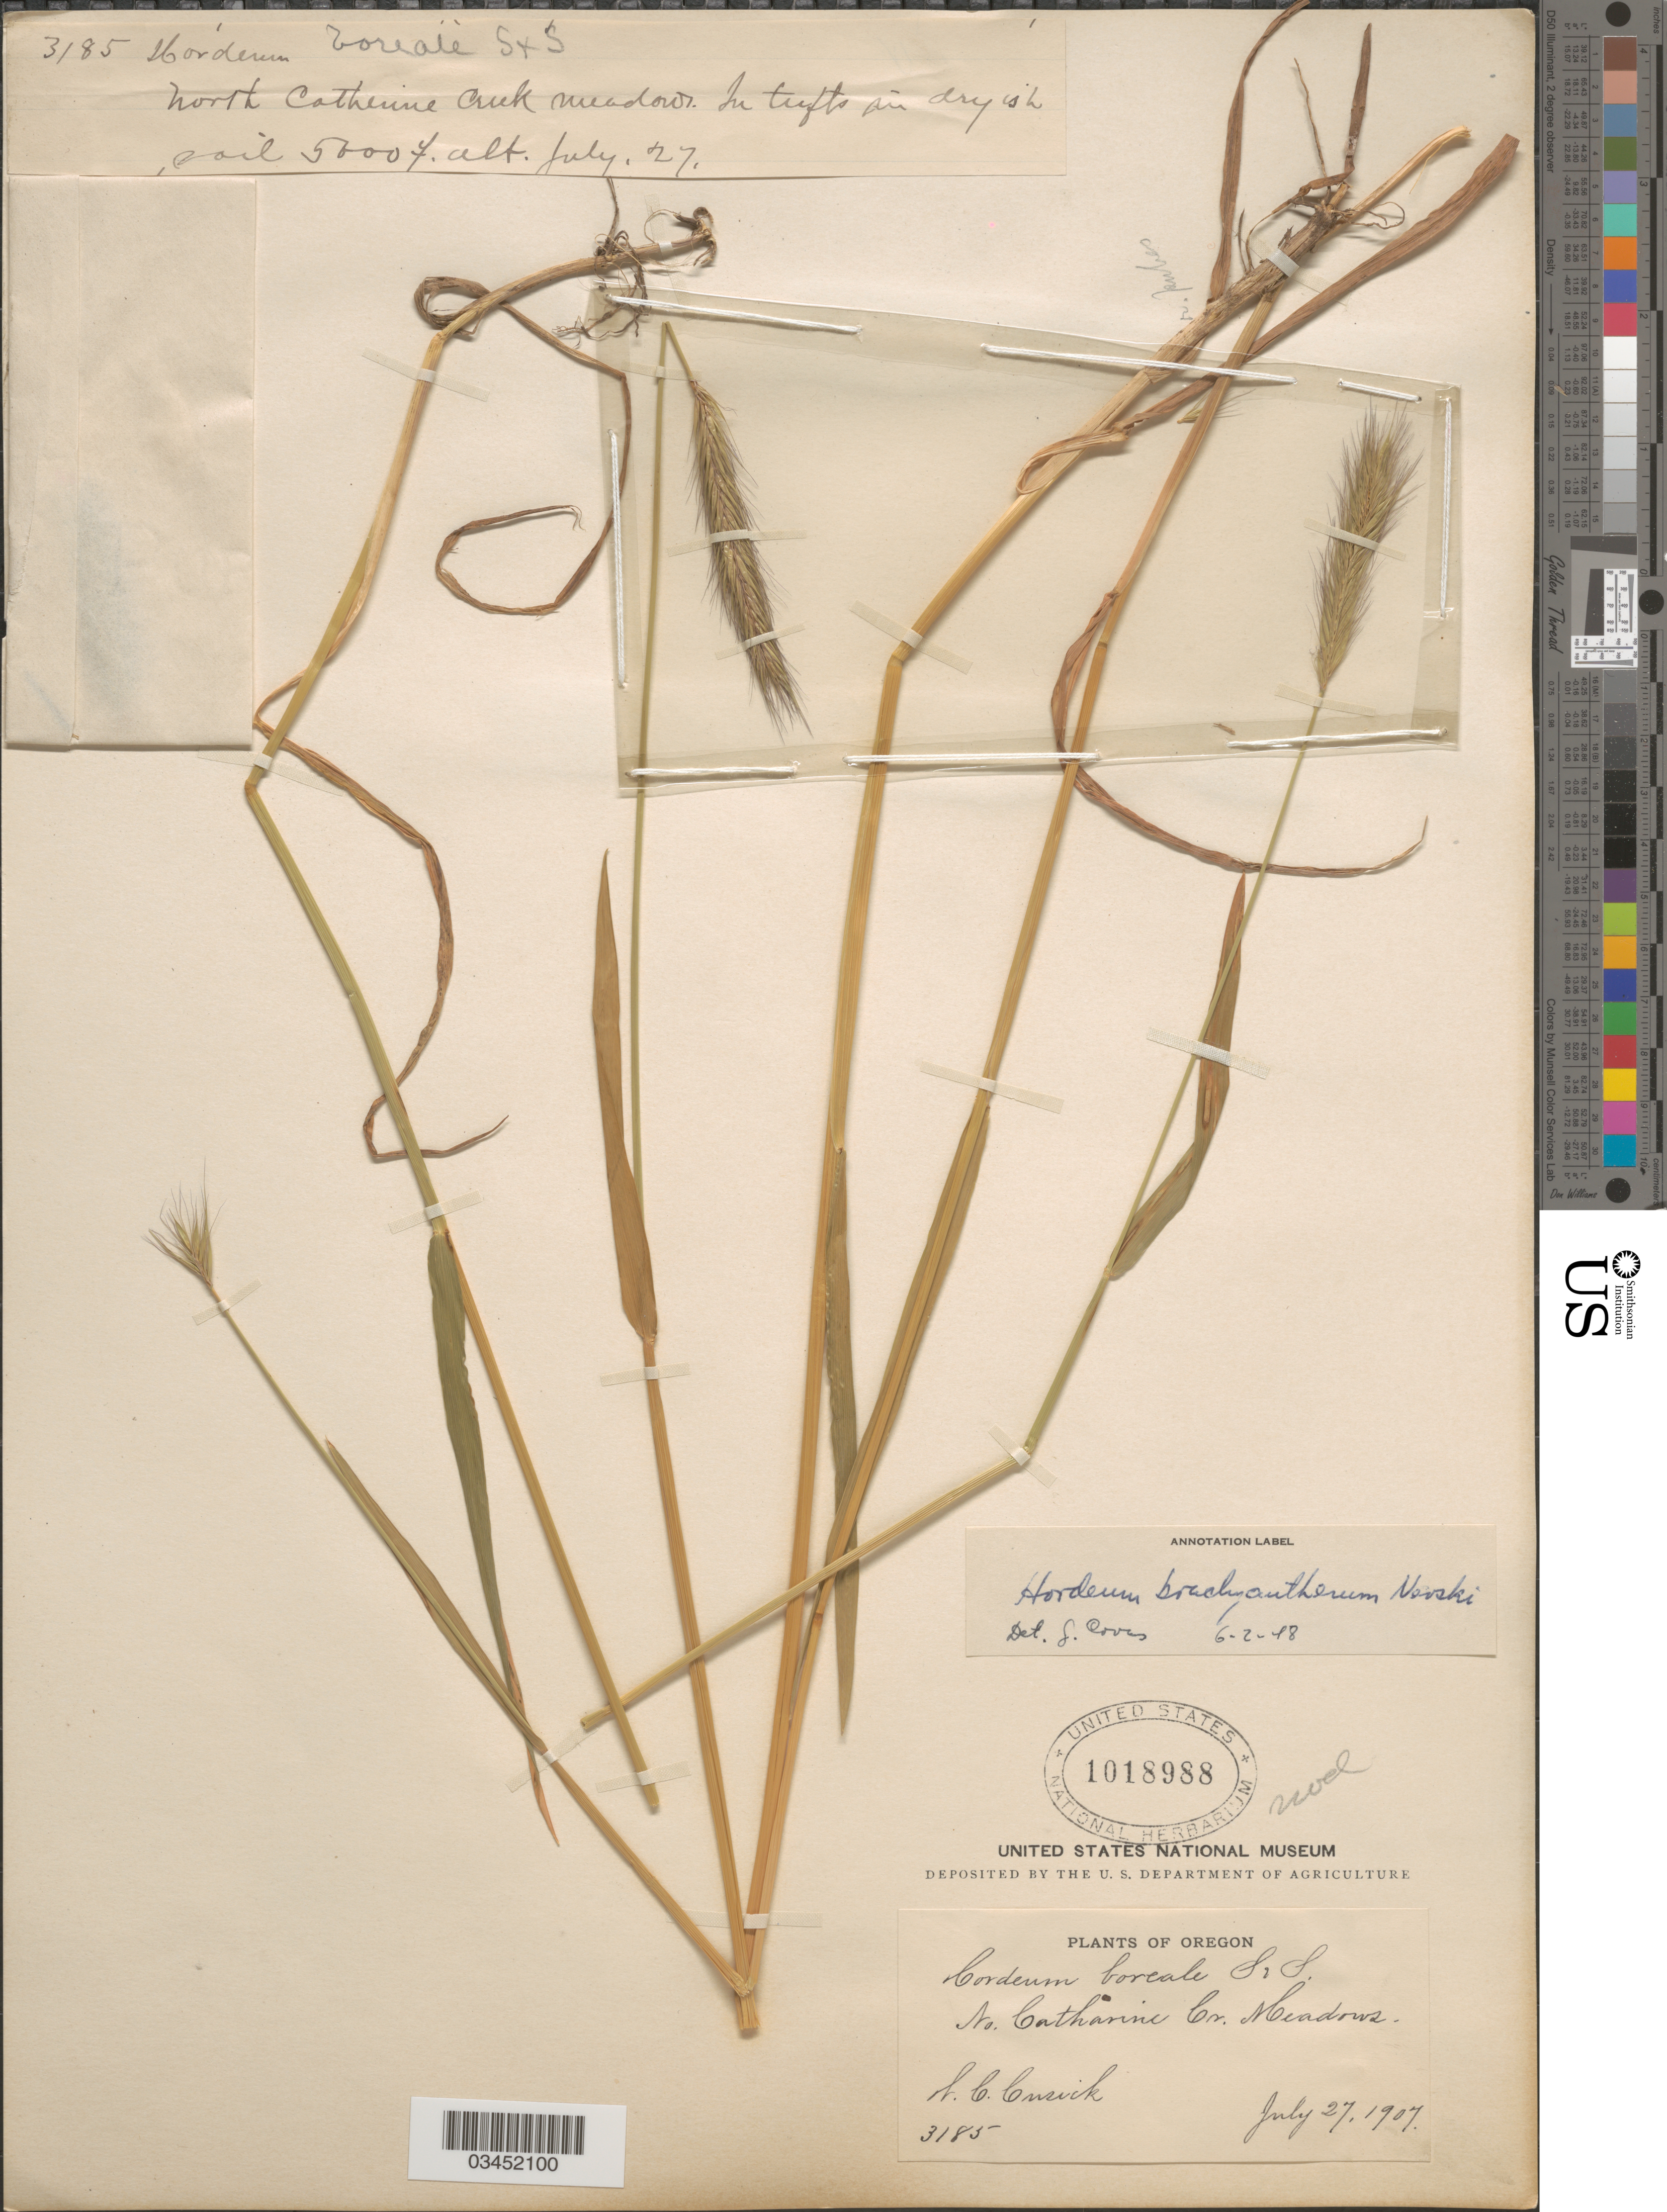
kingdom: Plantae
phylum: Tracheophyta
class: Liliopsida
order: Poales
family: Poaceae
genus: Hordeum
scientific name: Hordeum brachyantherum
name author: Nevski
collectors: W. C. Cusick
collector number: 3185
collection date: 1907-07-27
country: United States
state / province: Oregon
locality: North Catherine Cr. Meadows.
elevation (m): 1524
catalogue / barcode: US 1018988